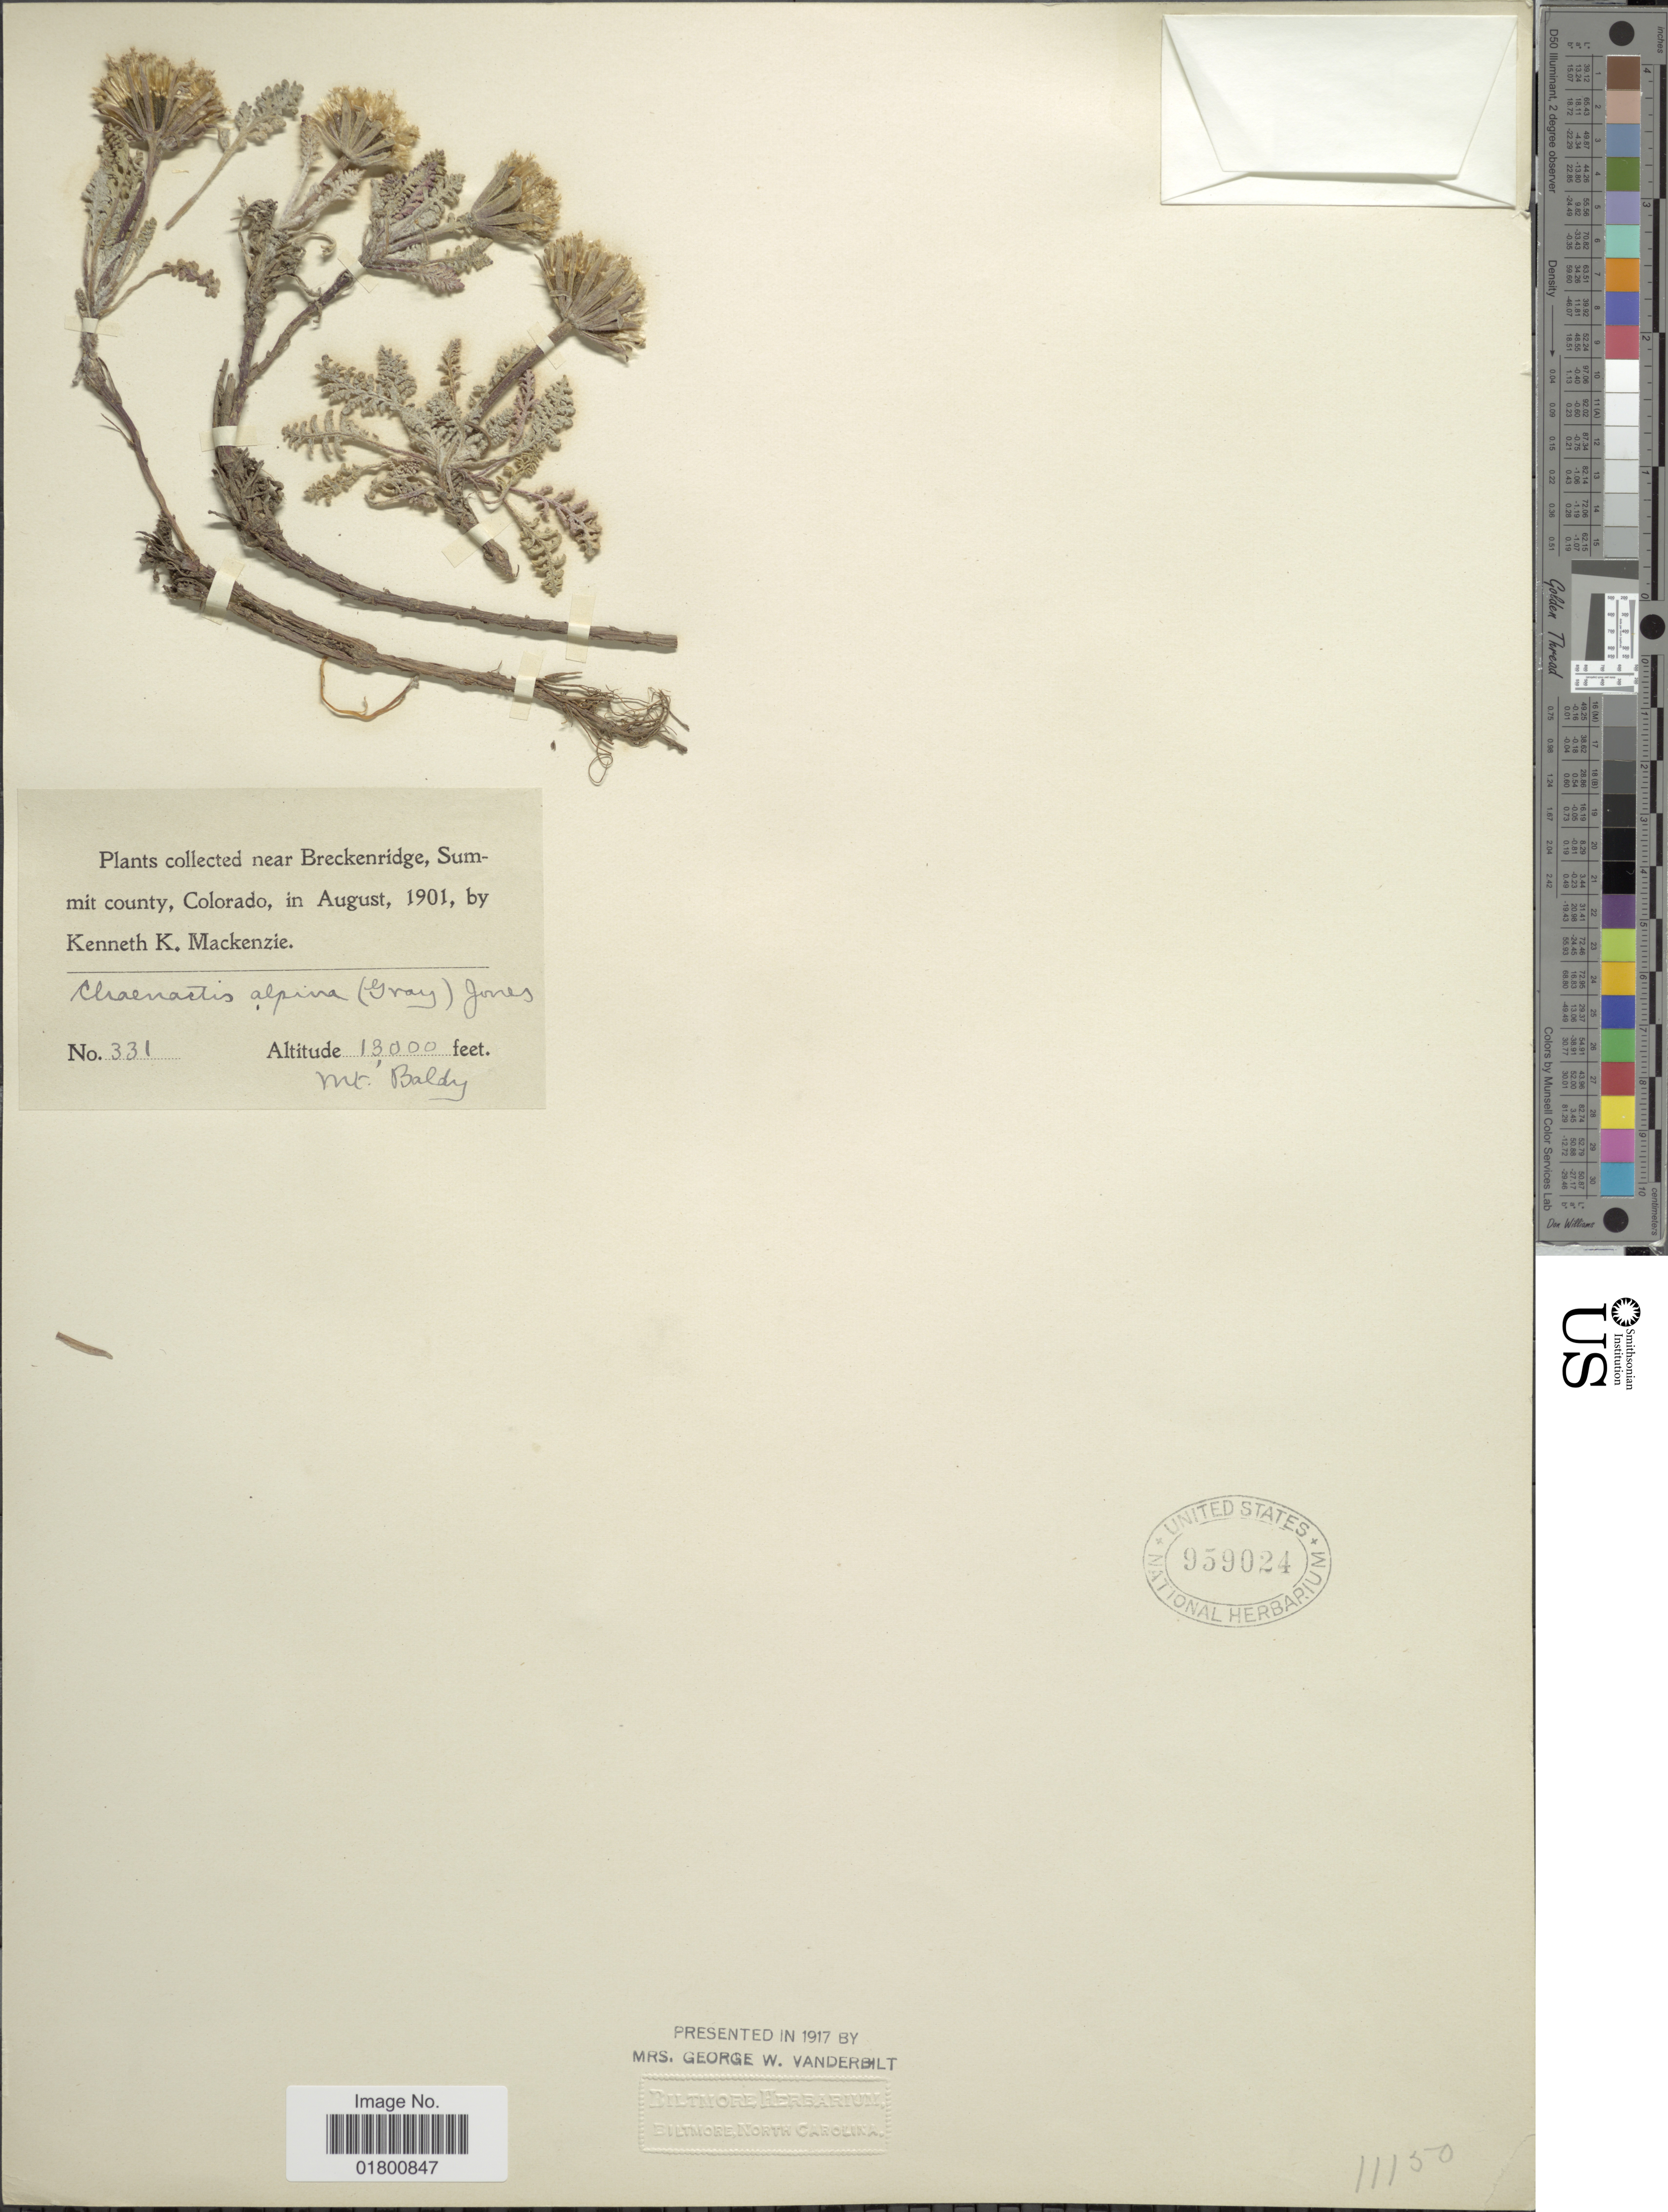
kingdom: Plantae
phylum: Tracheophyta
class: Magnoliopsida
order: Asterales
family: Asteraceae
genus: Chaenactis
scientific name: Chaenactis alpina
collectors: K. K. Mackenzie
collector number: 331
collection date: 1901-08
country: United States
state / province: Colorado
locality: Near Breckenridge, Summit County, Mt. Baldy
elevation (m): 3962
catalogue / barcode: US 959024